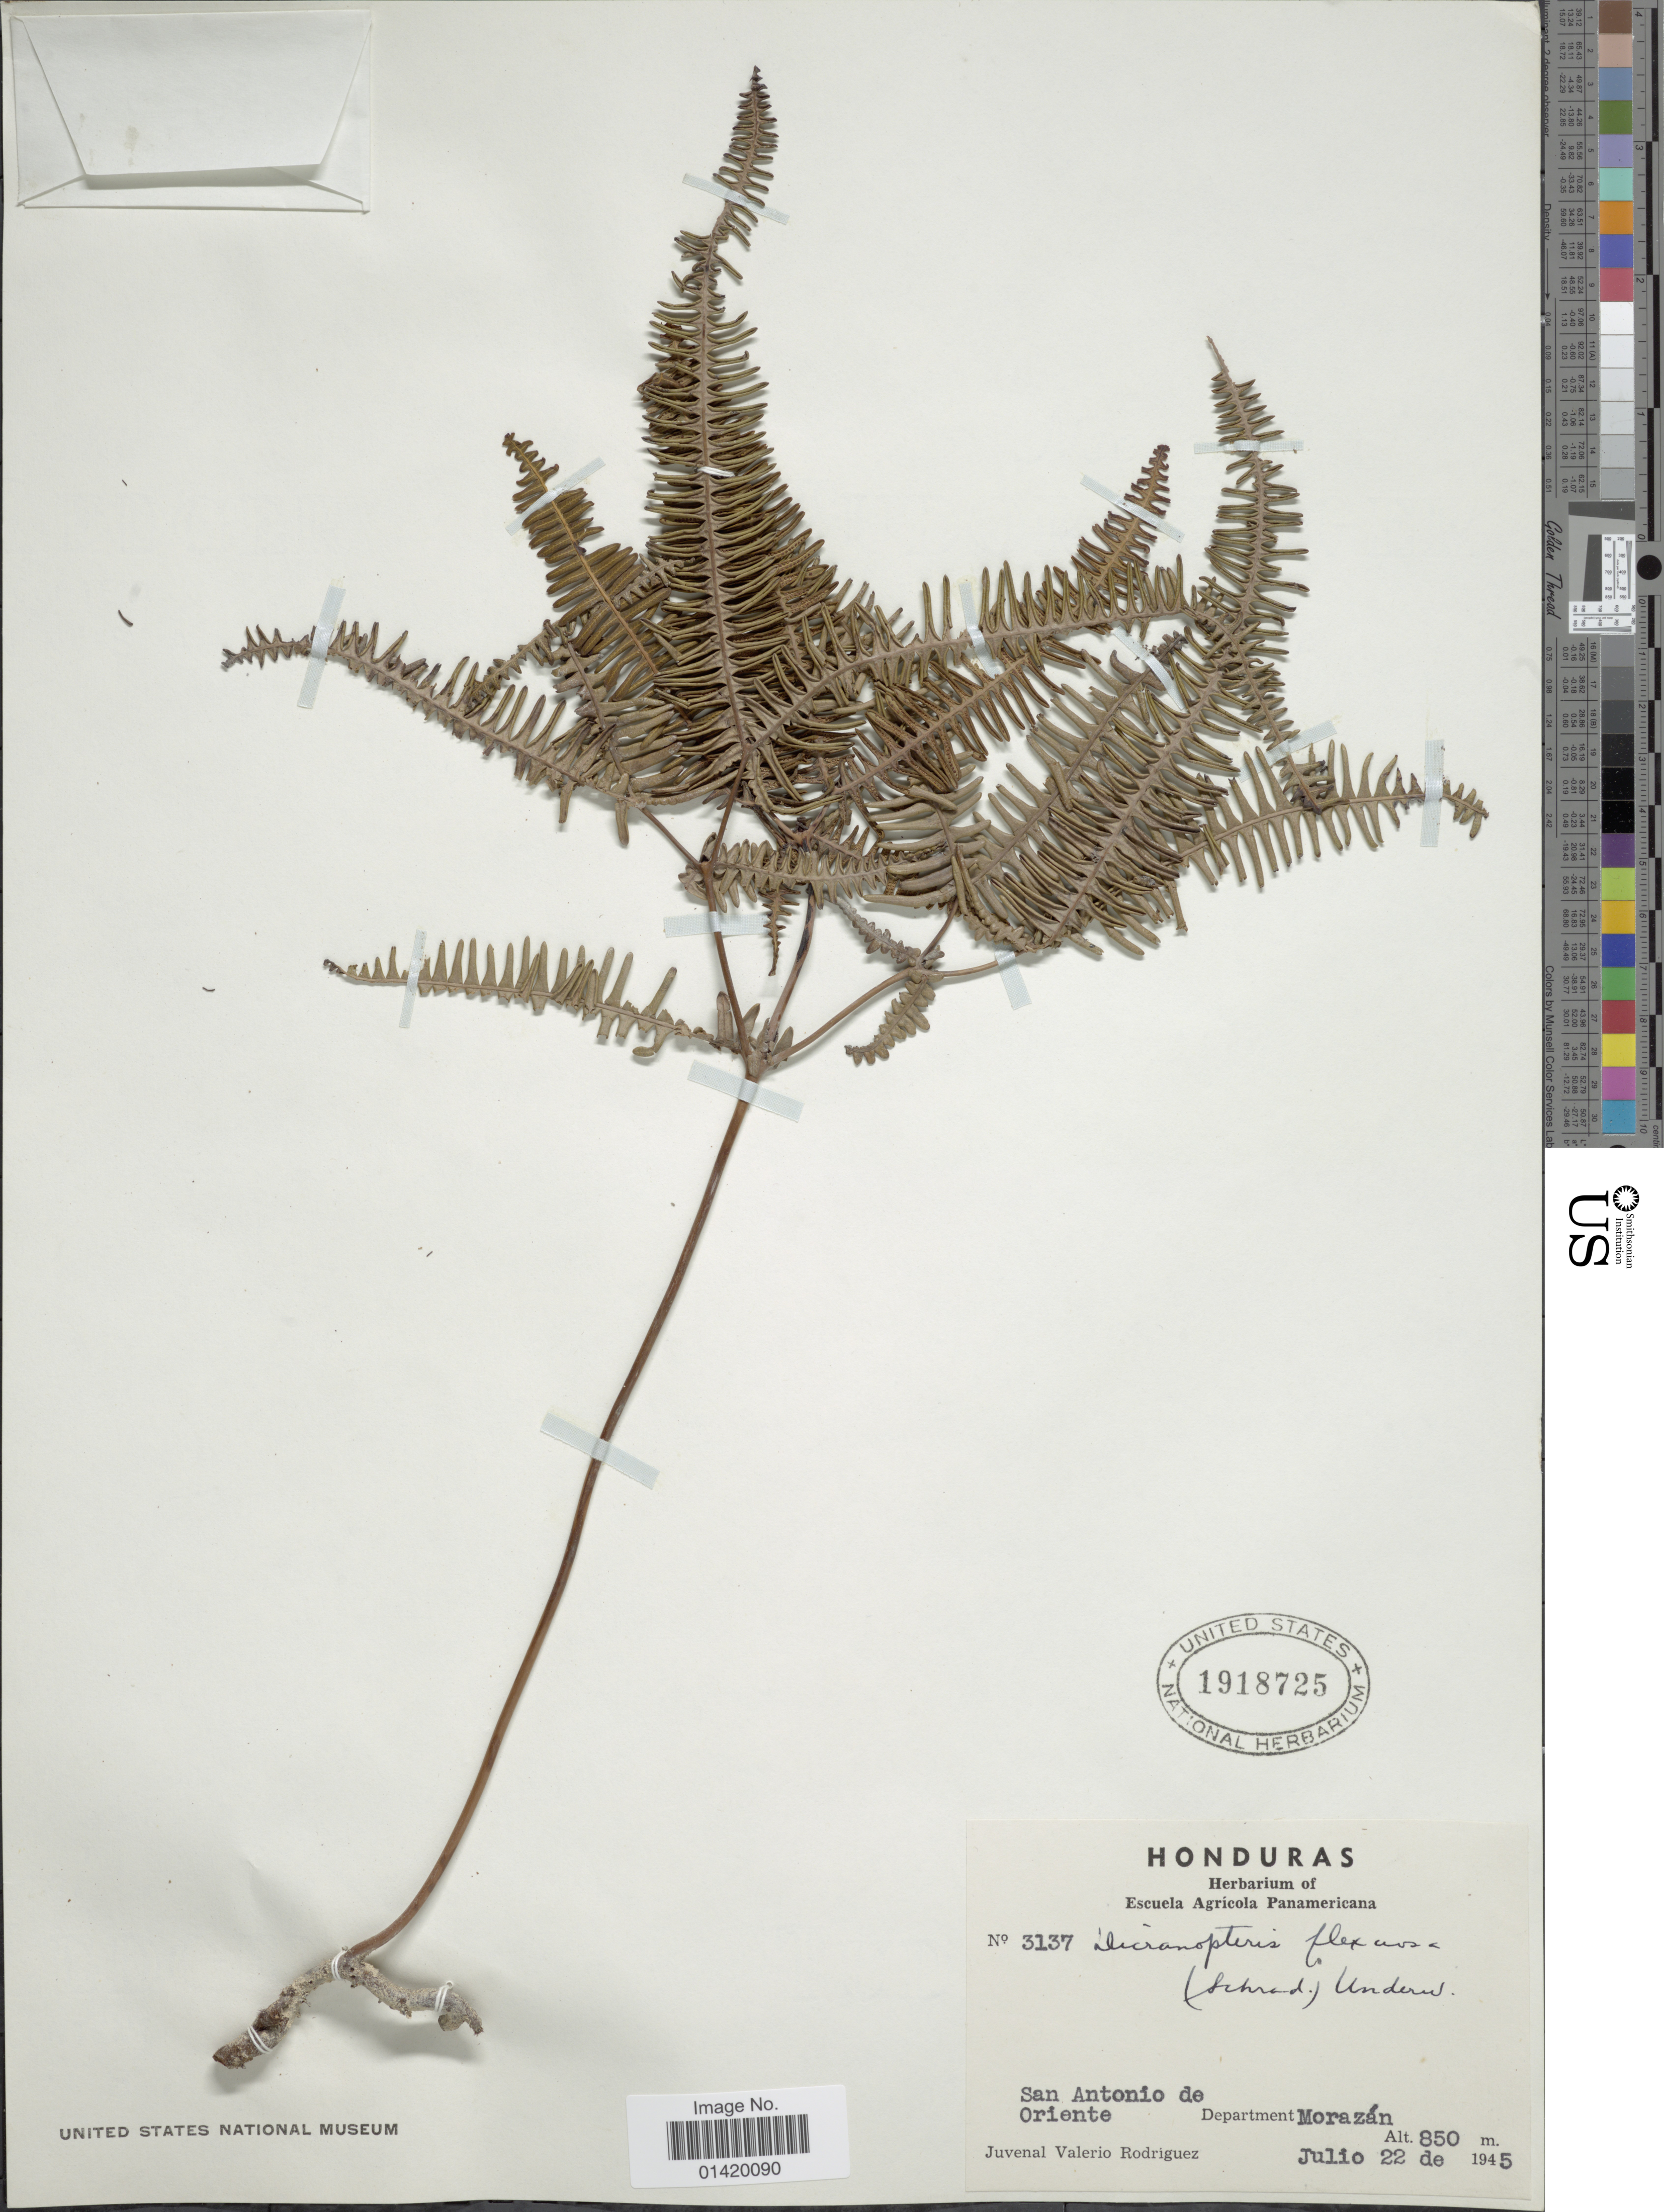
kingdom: Plantae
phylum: Tracheophyta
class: Polypodiopsida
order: Gleicheniales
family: Gleicheniaceae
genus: Dicranopteris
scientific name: Dicranopteris flexuosa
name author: (Schrad.) Underw.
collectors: J. Rodriguez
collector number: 3137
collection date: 1945-07-22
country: Honduras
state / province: Fco. Morazán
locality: San Antonio de Oriente, Department Morazán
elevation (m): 850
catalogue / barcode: US 1918725